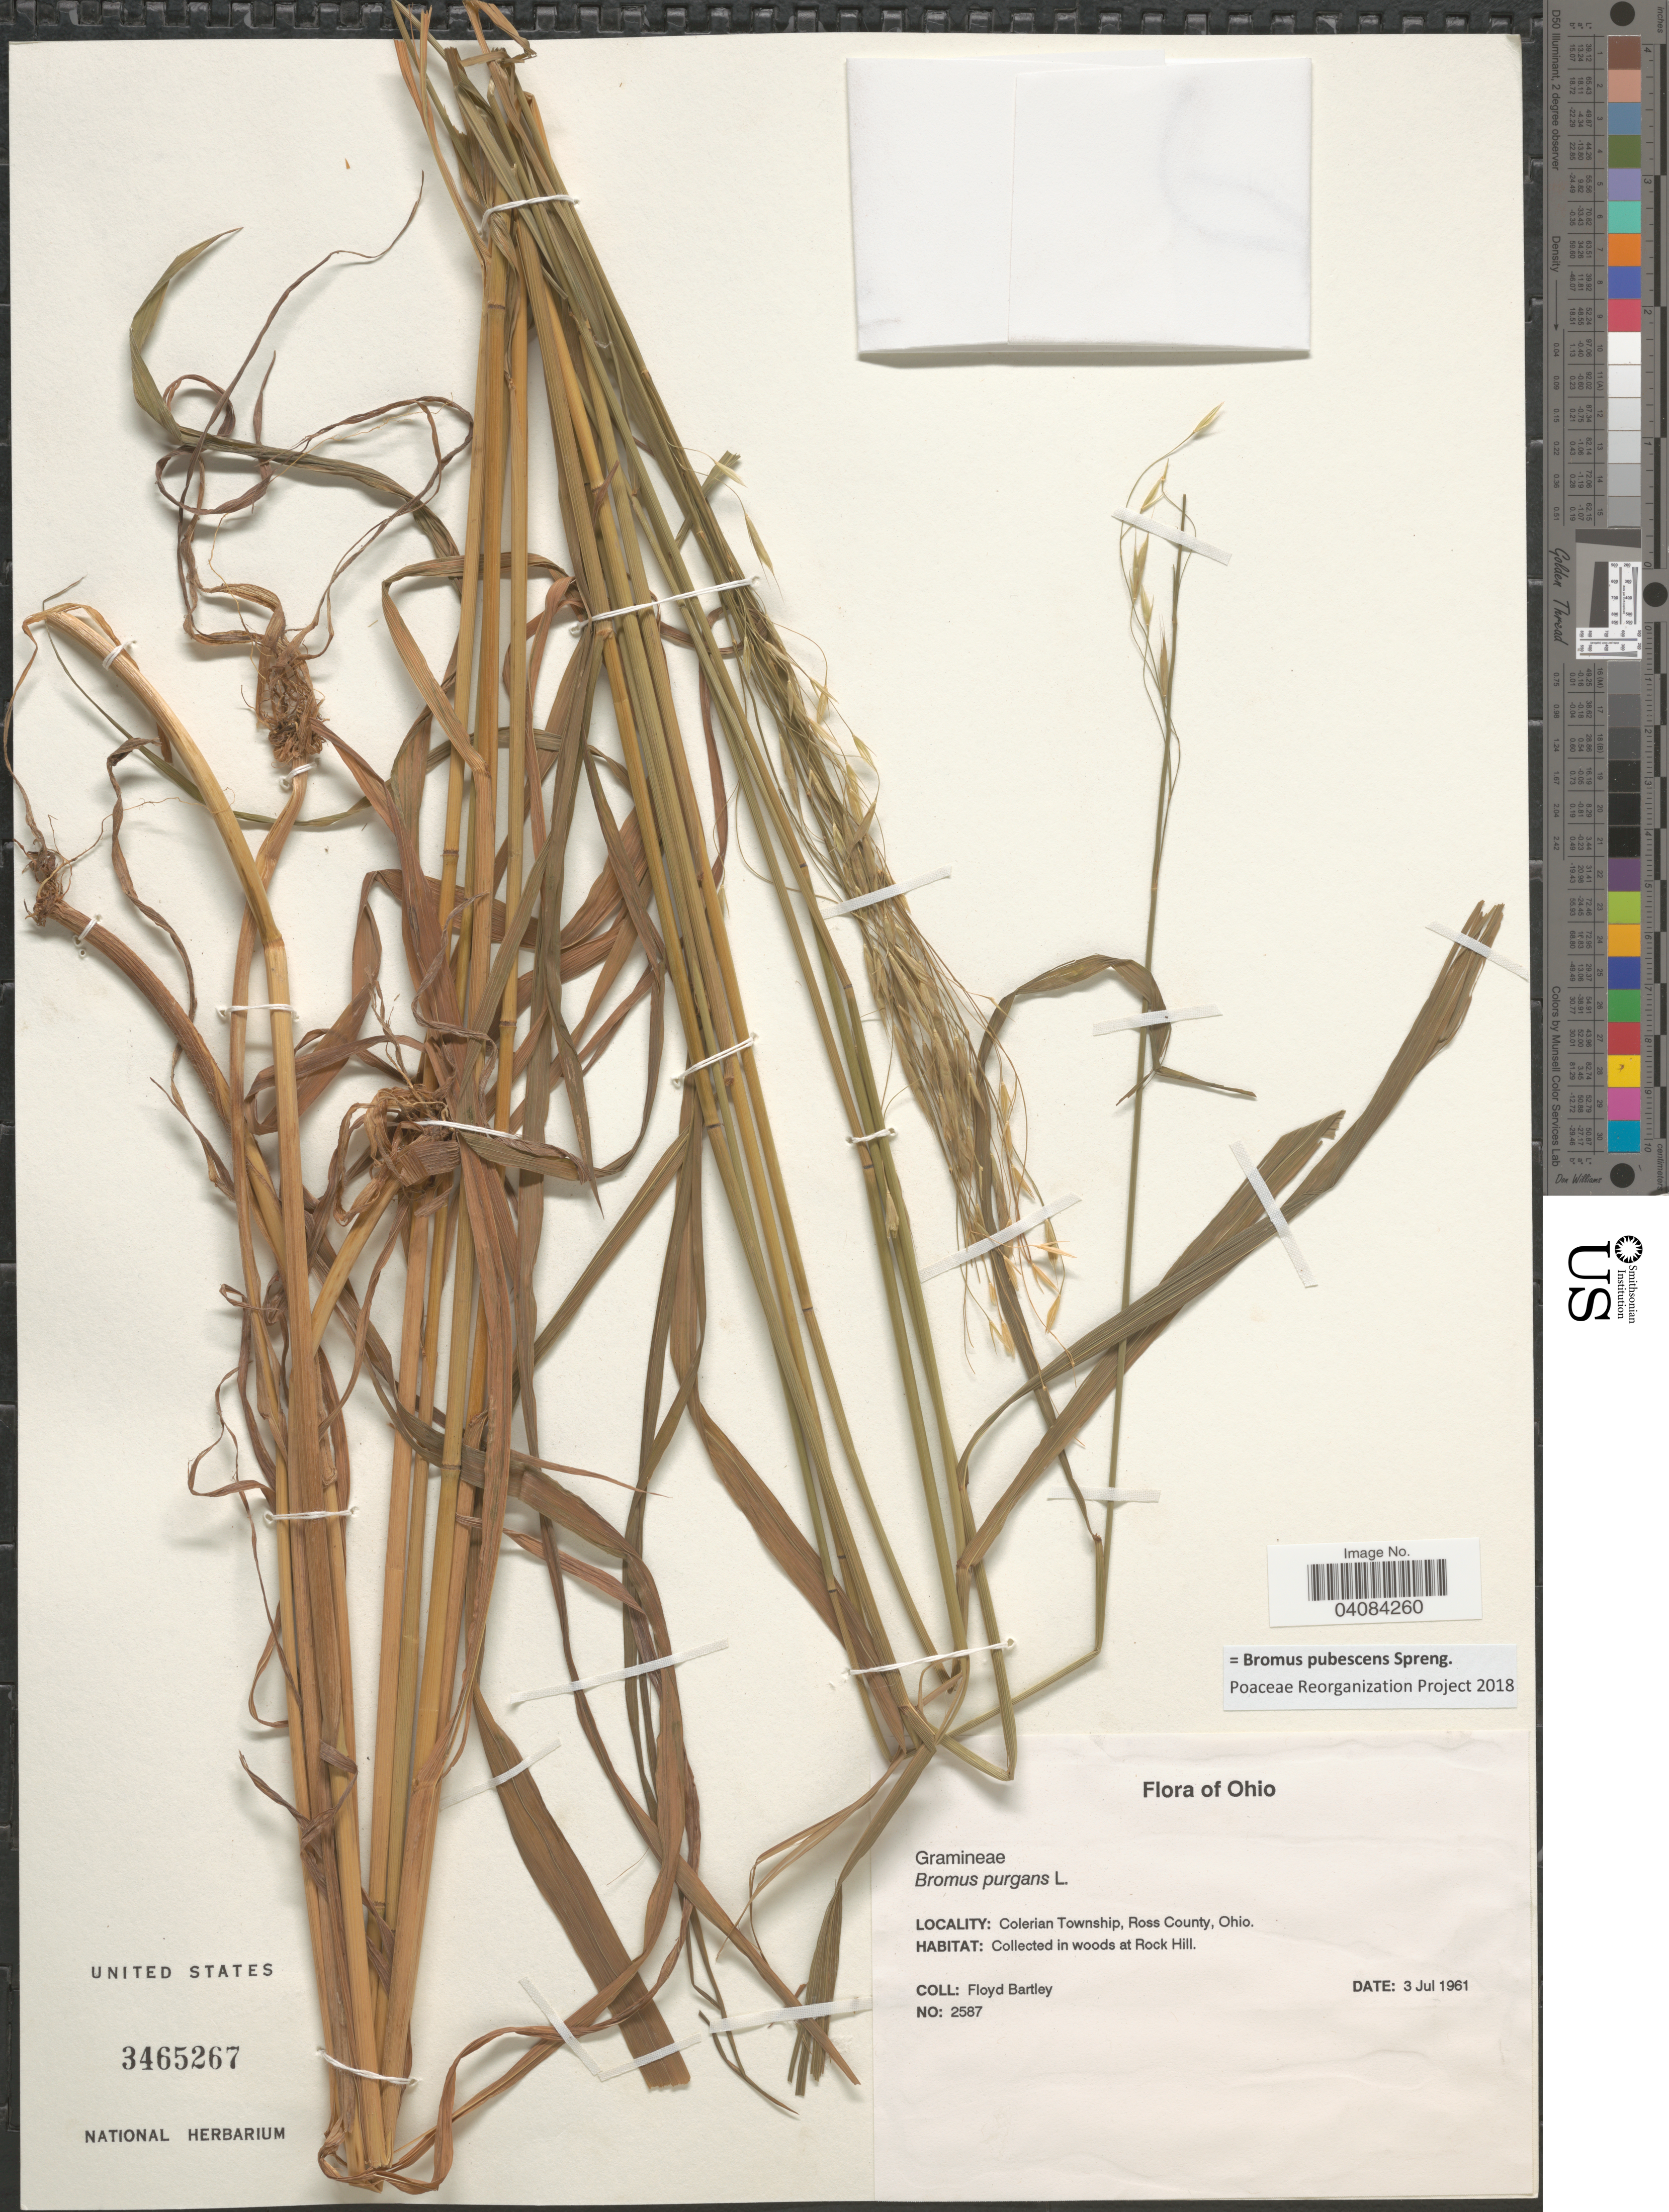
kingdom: Plantae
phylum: Tracheophyta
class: Liliopsida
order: Poales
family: Poaceae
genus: Bromus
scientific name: Bromus pubescens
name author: Muhl. ex Willd.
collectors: F. Bartley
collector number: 2587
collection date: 1961-07-03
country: United States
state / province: Ohio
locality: Colerian Township, Ross County. In woods at Rock Hill.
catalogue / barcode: US 3465267